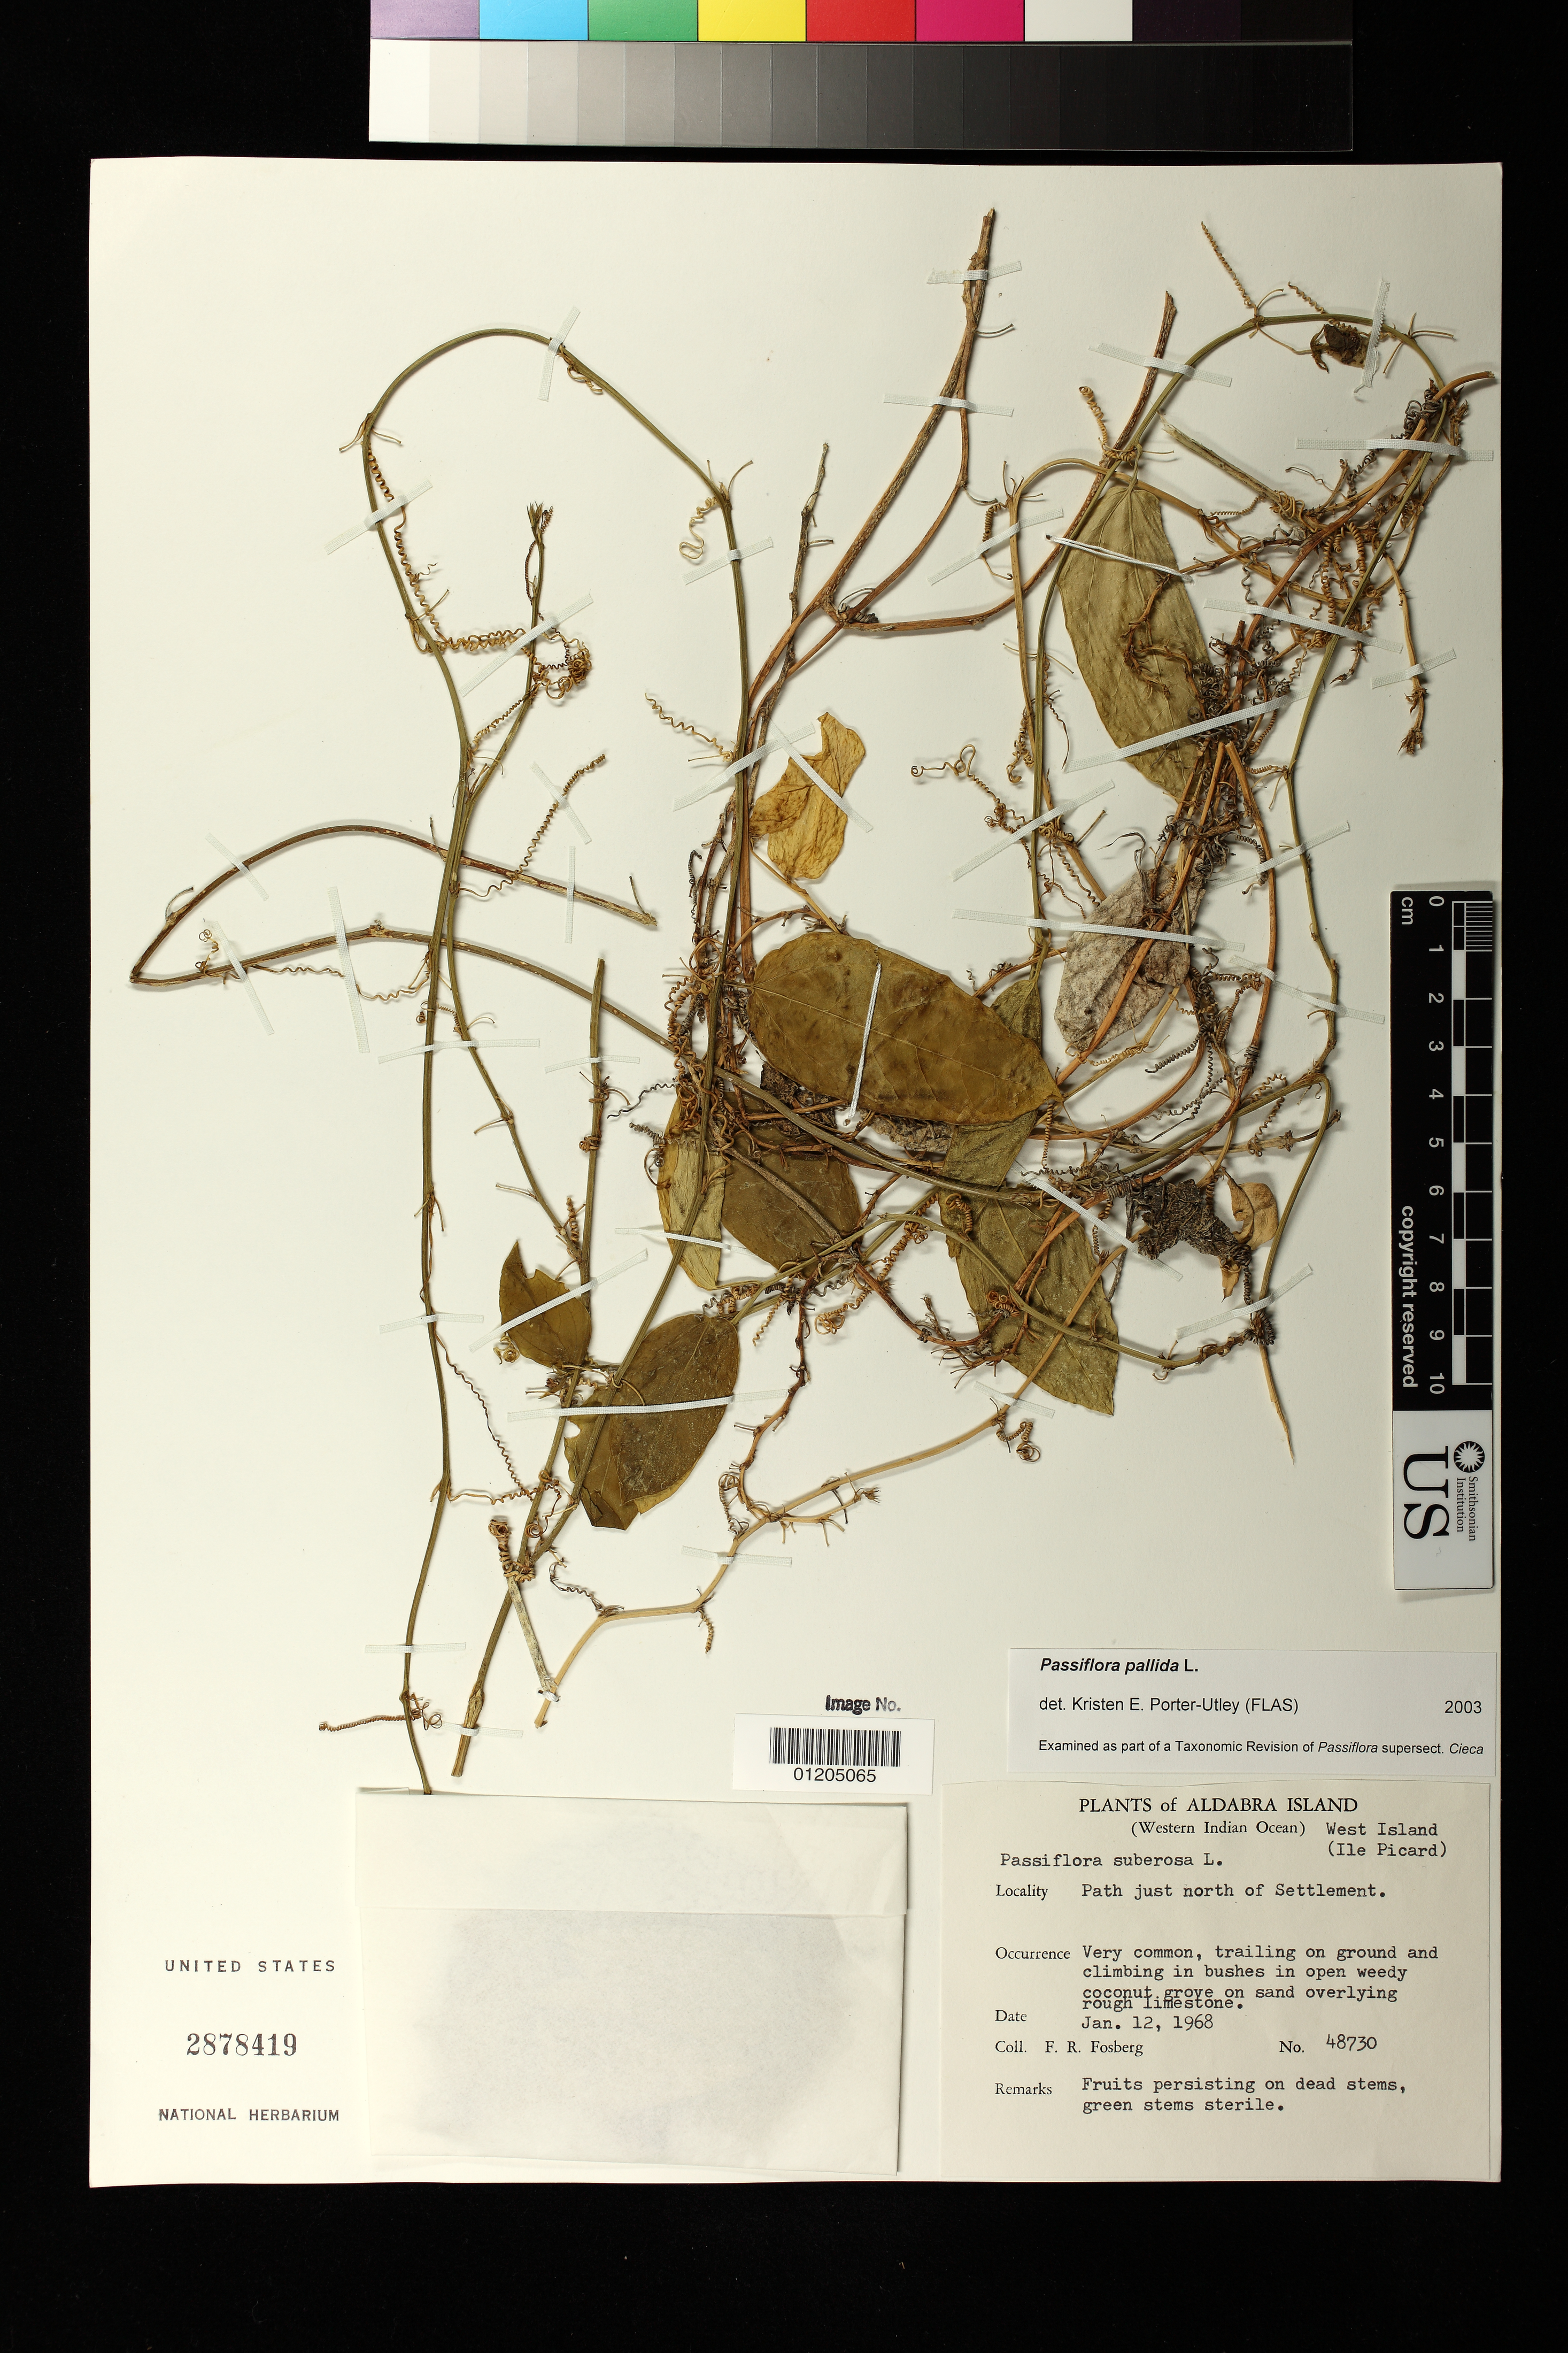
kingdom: Plantae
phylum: Tracheophyta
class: Magnoliopsida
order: Malpighiales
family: Passifloraceae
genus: Passiflora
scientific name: Passiflora pallida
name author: L.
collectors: F. R. Fosberg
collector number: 48730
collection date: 1968-01-12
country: Seychelles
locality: Aldabra, West Island (Ile Picard)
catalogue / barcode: US 2878419